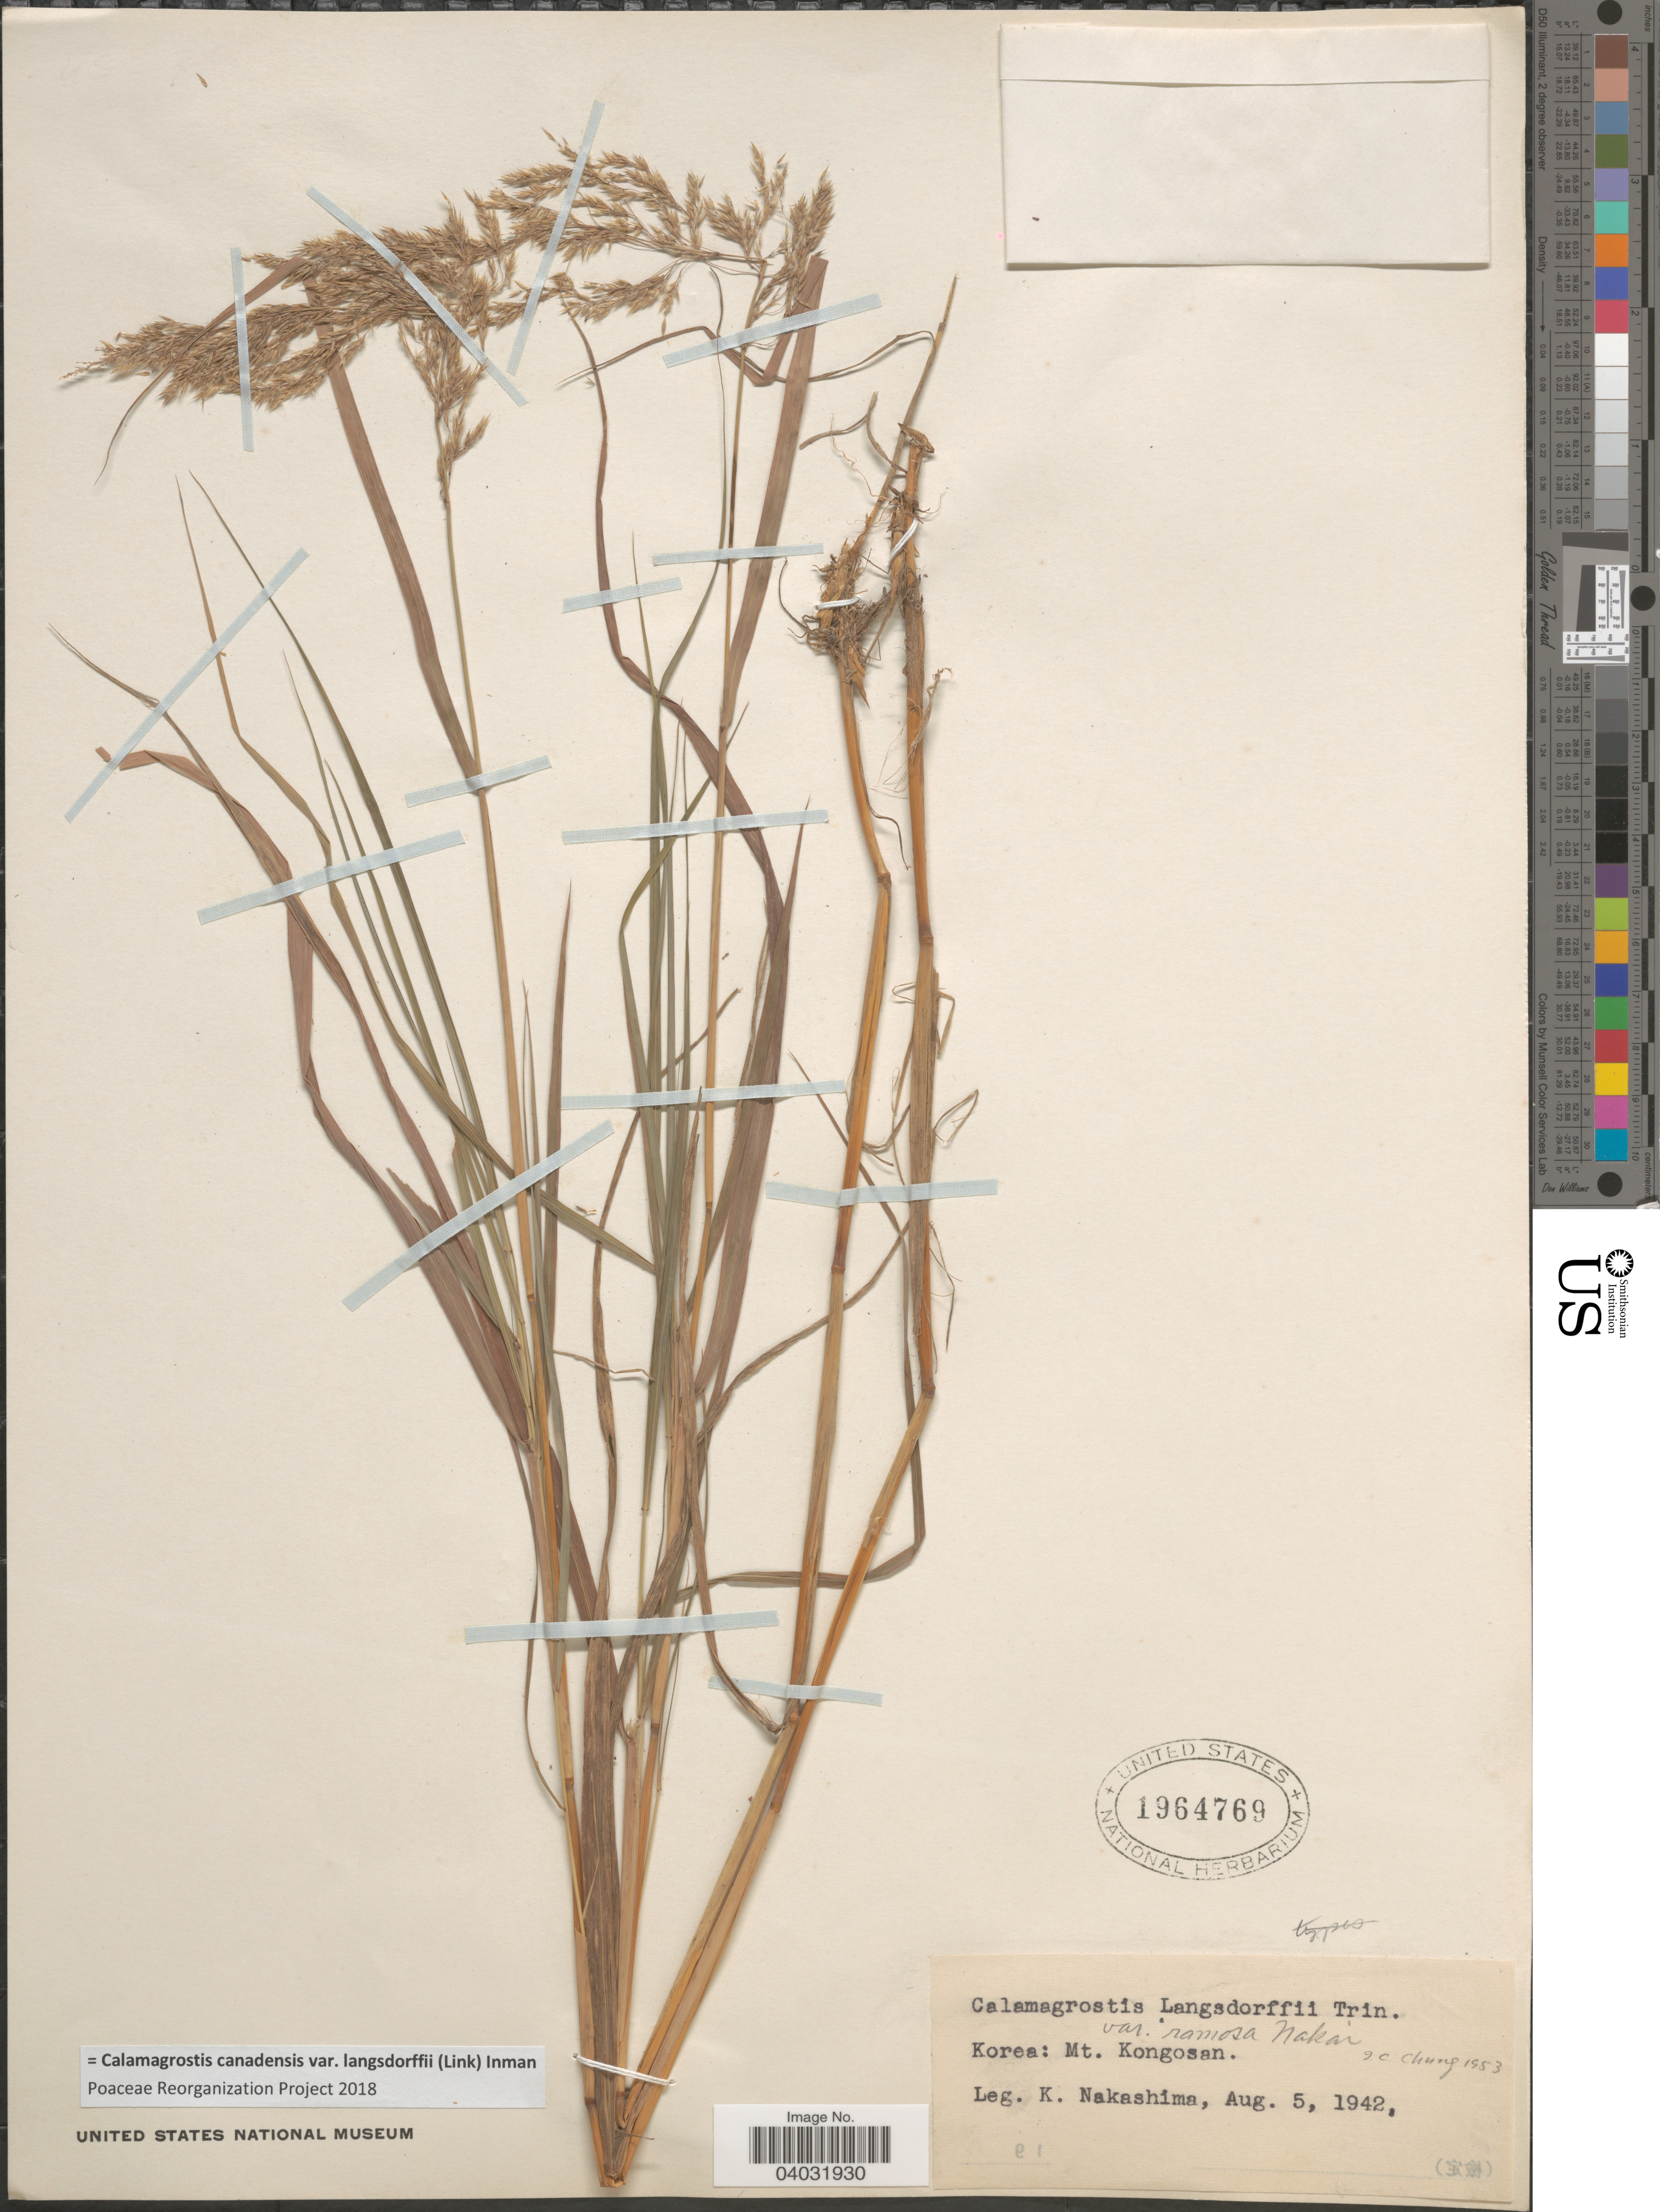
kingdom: Plantae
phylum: Tracheophyta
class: Liliopsida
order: Poales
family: Poaceae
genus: Calamagrostis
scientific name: Calamagrostis canadensis var. langsdorffii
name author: (Link) Inman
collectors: K. Nakashima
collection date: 1942-08-05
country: North Korea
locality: Mt. Kongosan.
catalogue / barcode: US 1964769